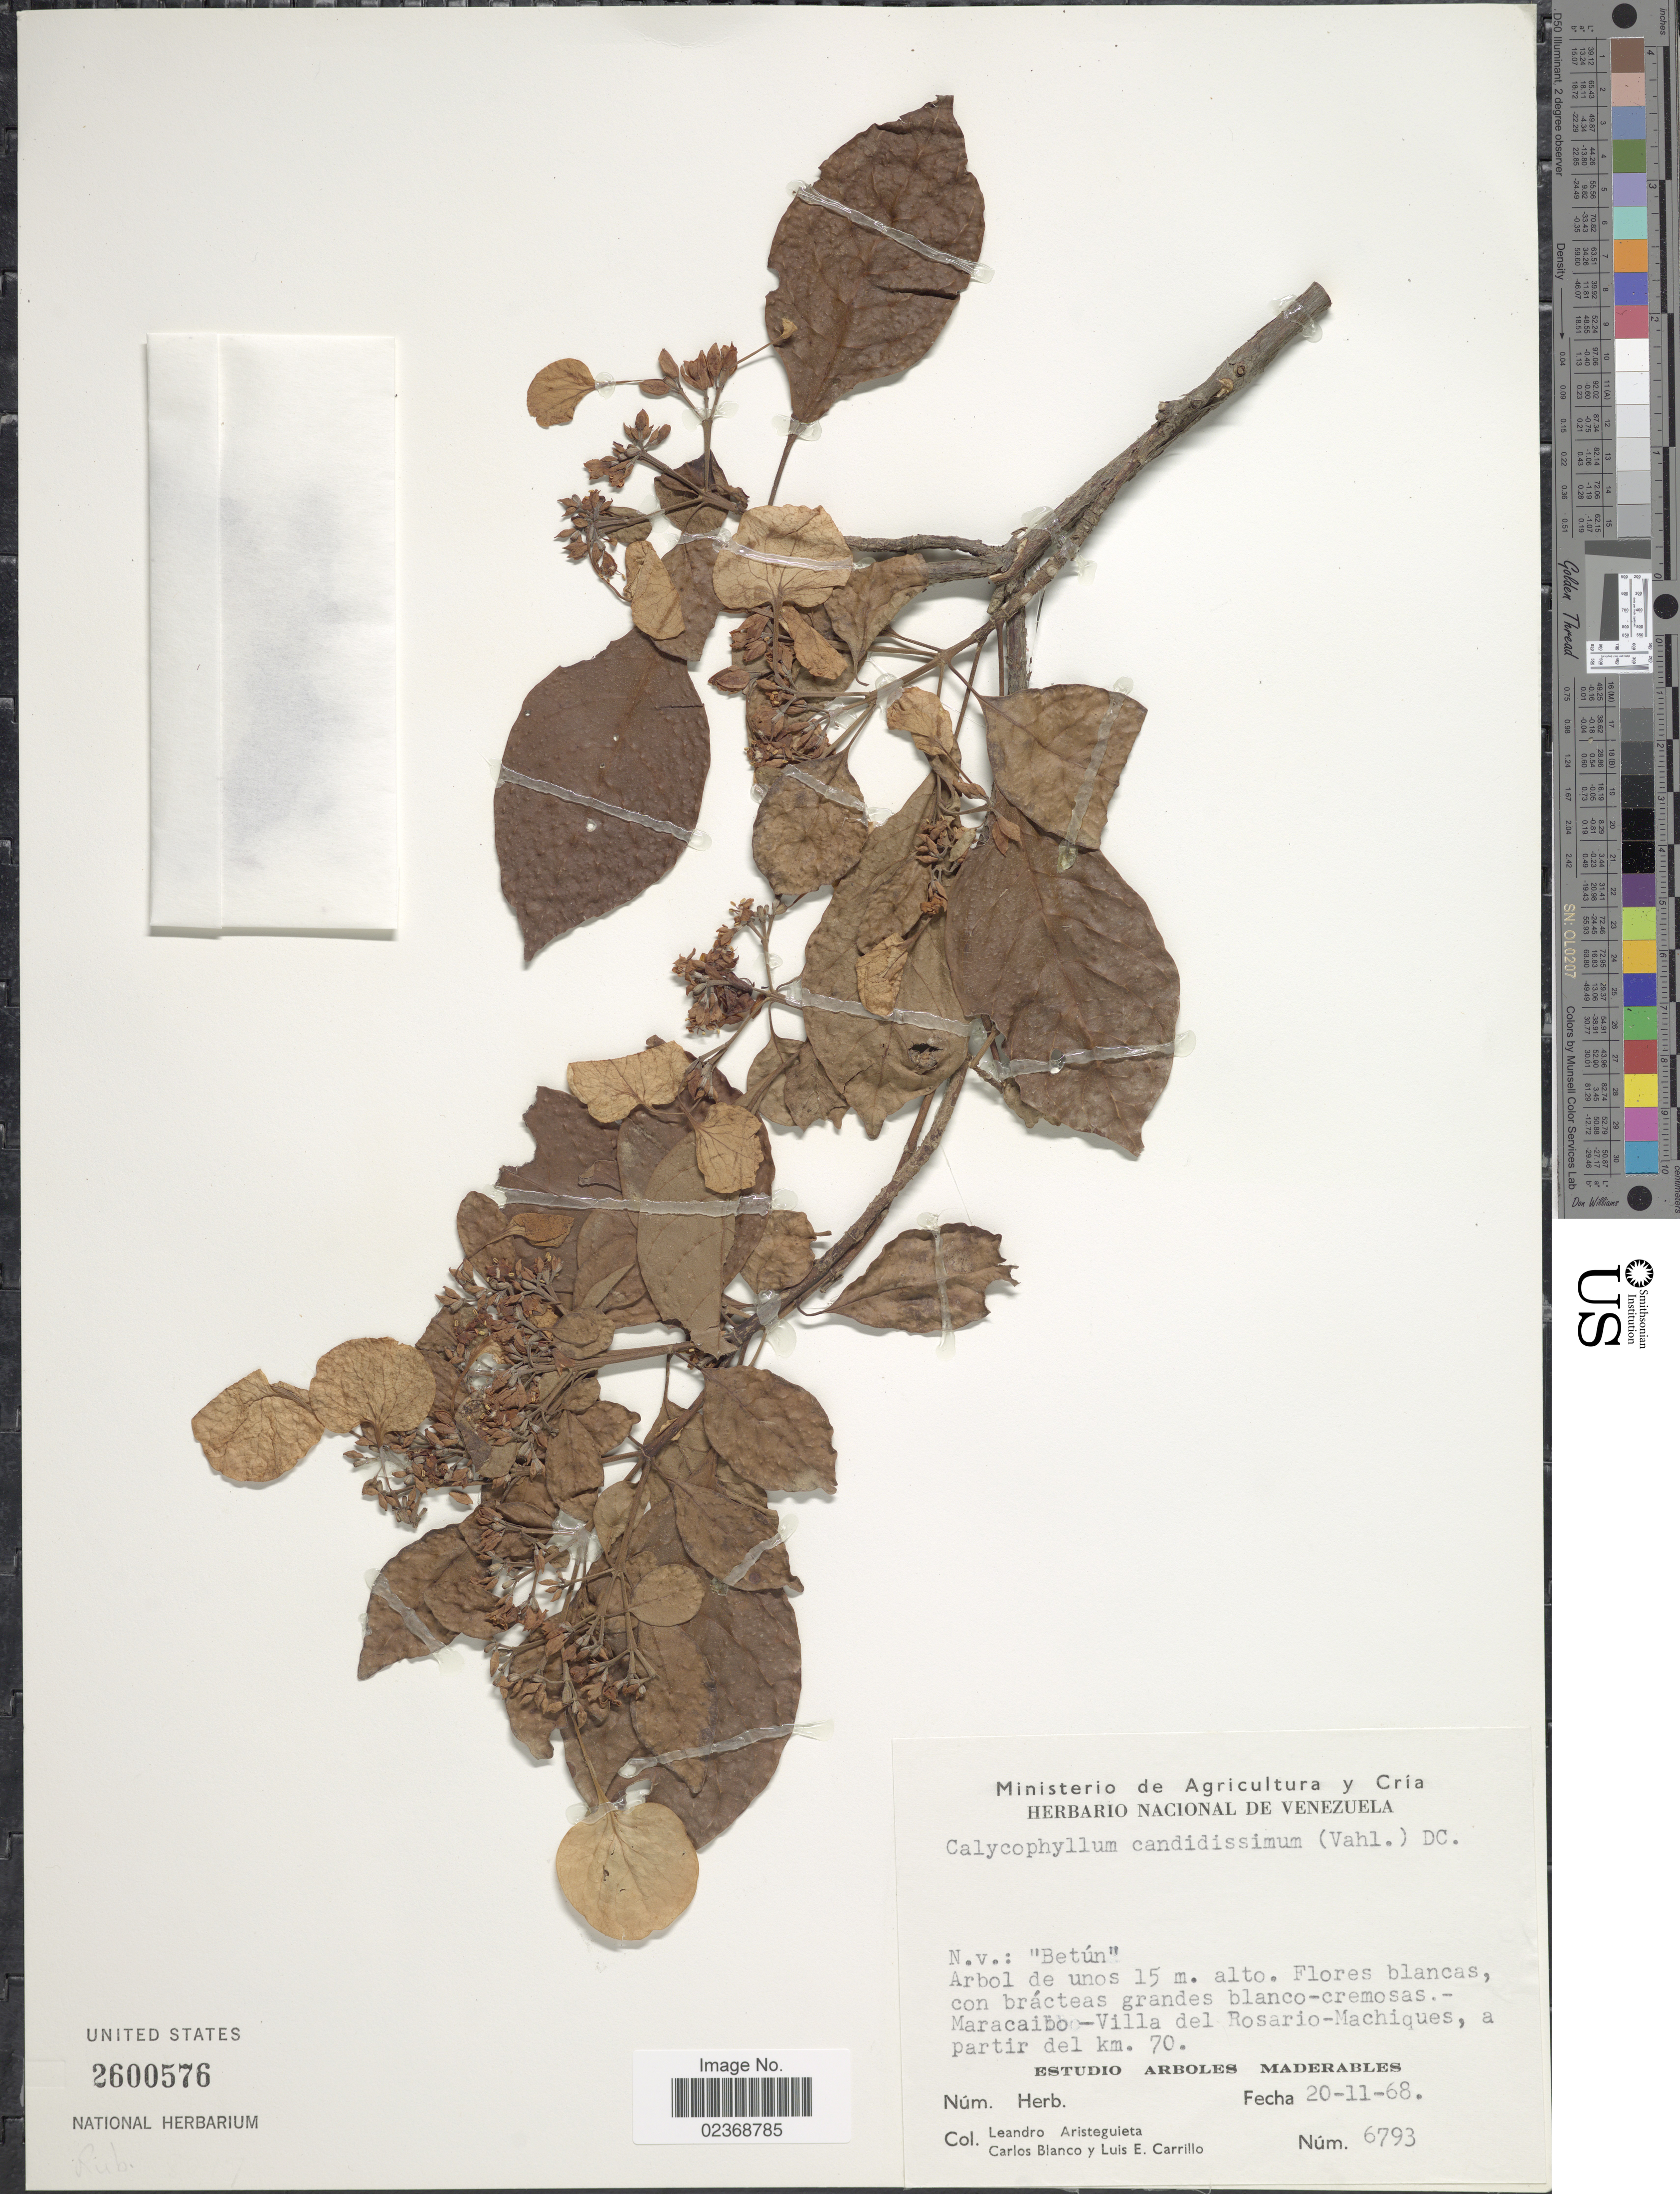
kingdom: Plantae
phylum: Tracheophyta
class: Magnoliopsida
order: Gentianales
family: Rubiaceae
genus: Calycophyllum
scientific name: Calycophyllum candidissimum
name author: (Vahl) DC.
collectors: L. Aristeguieta, C. Blanco & L. Carrillo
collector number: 6793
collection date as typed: Transcribed d/m/y: 20/2/68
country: Venezuela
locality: Maracaibo - Villa del Rosario-Machiques, a partir del km. 70. Estudio Arboles Maderables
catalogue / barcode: US 2600576